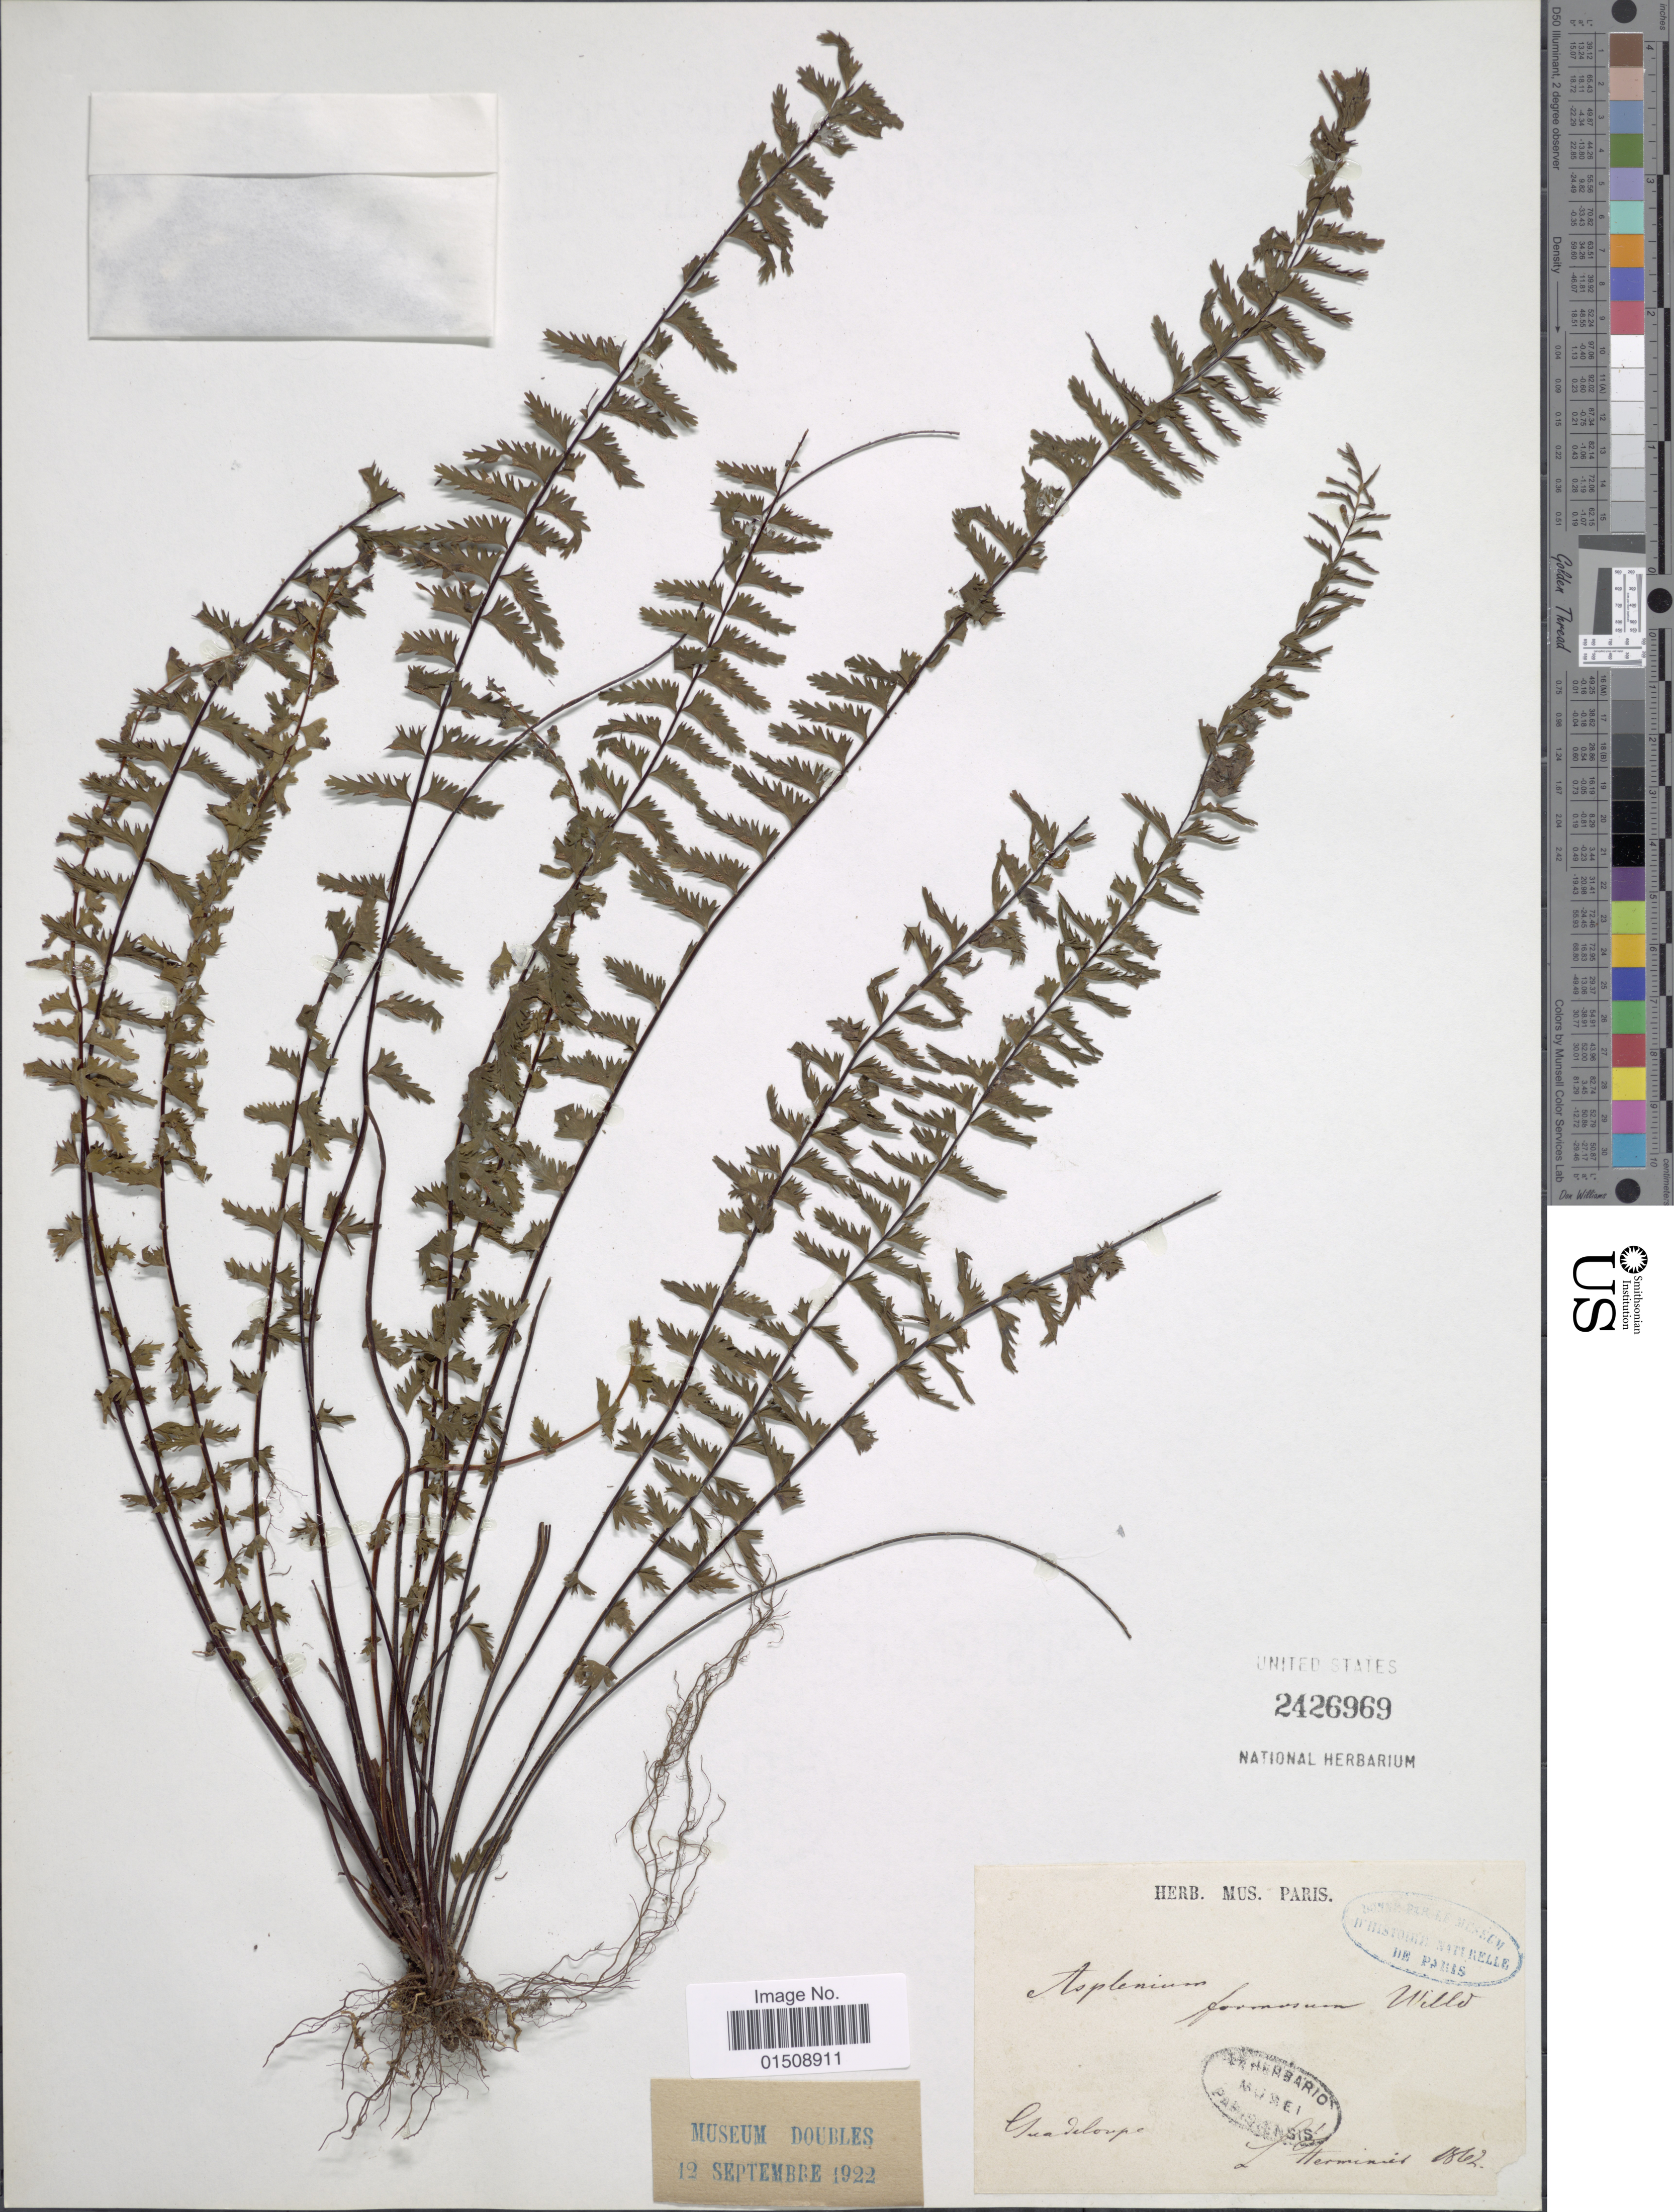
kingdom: Plantae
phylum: Tracheophyta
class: Polypodiopsida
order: Polypodiales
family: Aspleniaceae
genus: Asplenium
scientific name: Asplenium formosum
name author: Willd.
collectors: F. L'Herminier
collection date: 1862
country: Guadeloupe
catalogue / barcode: US 2426969